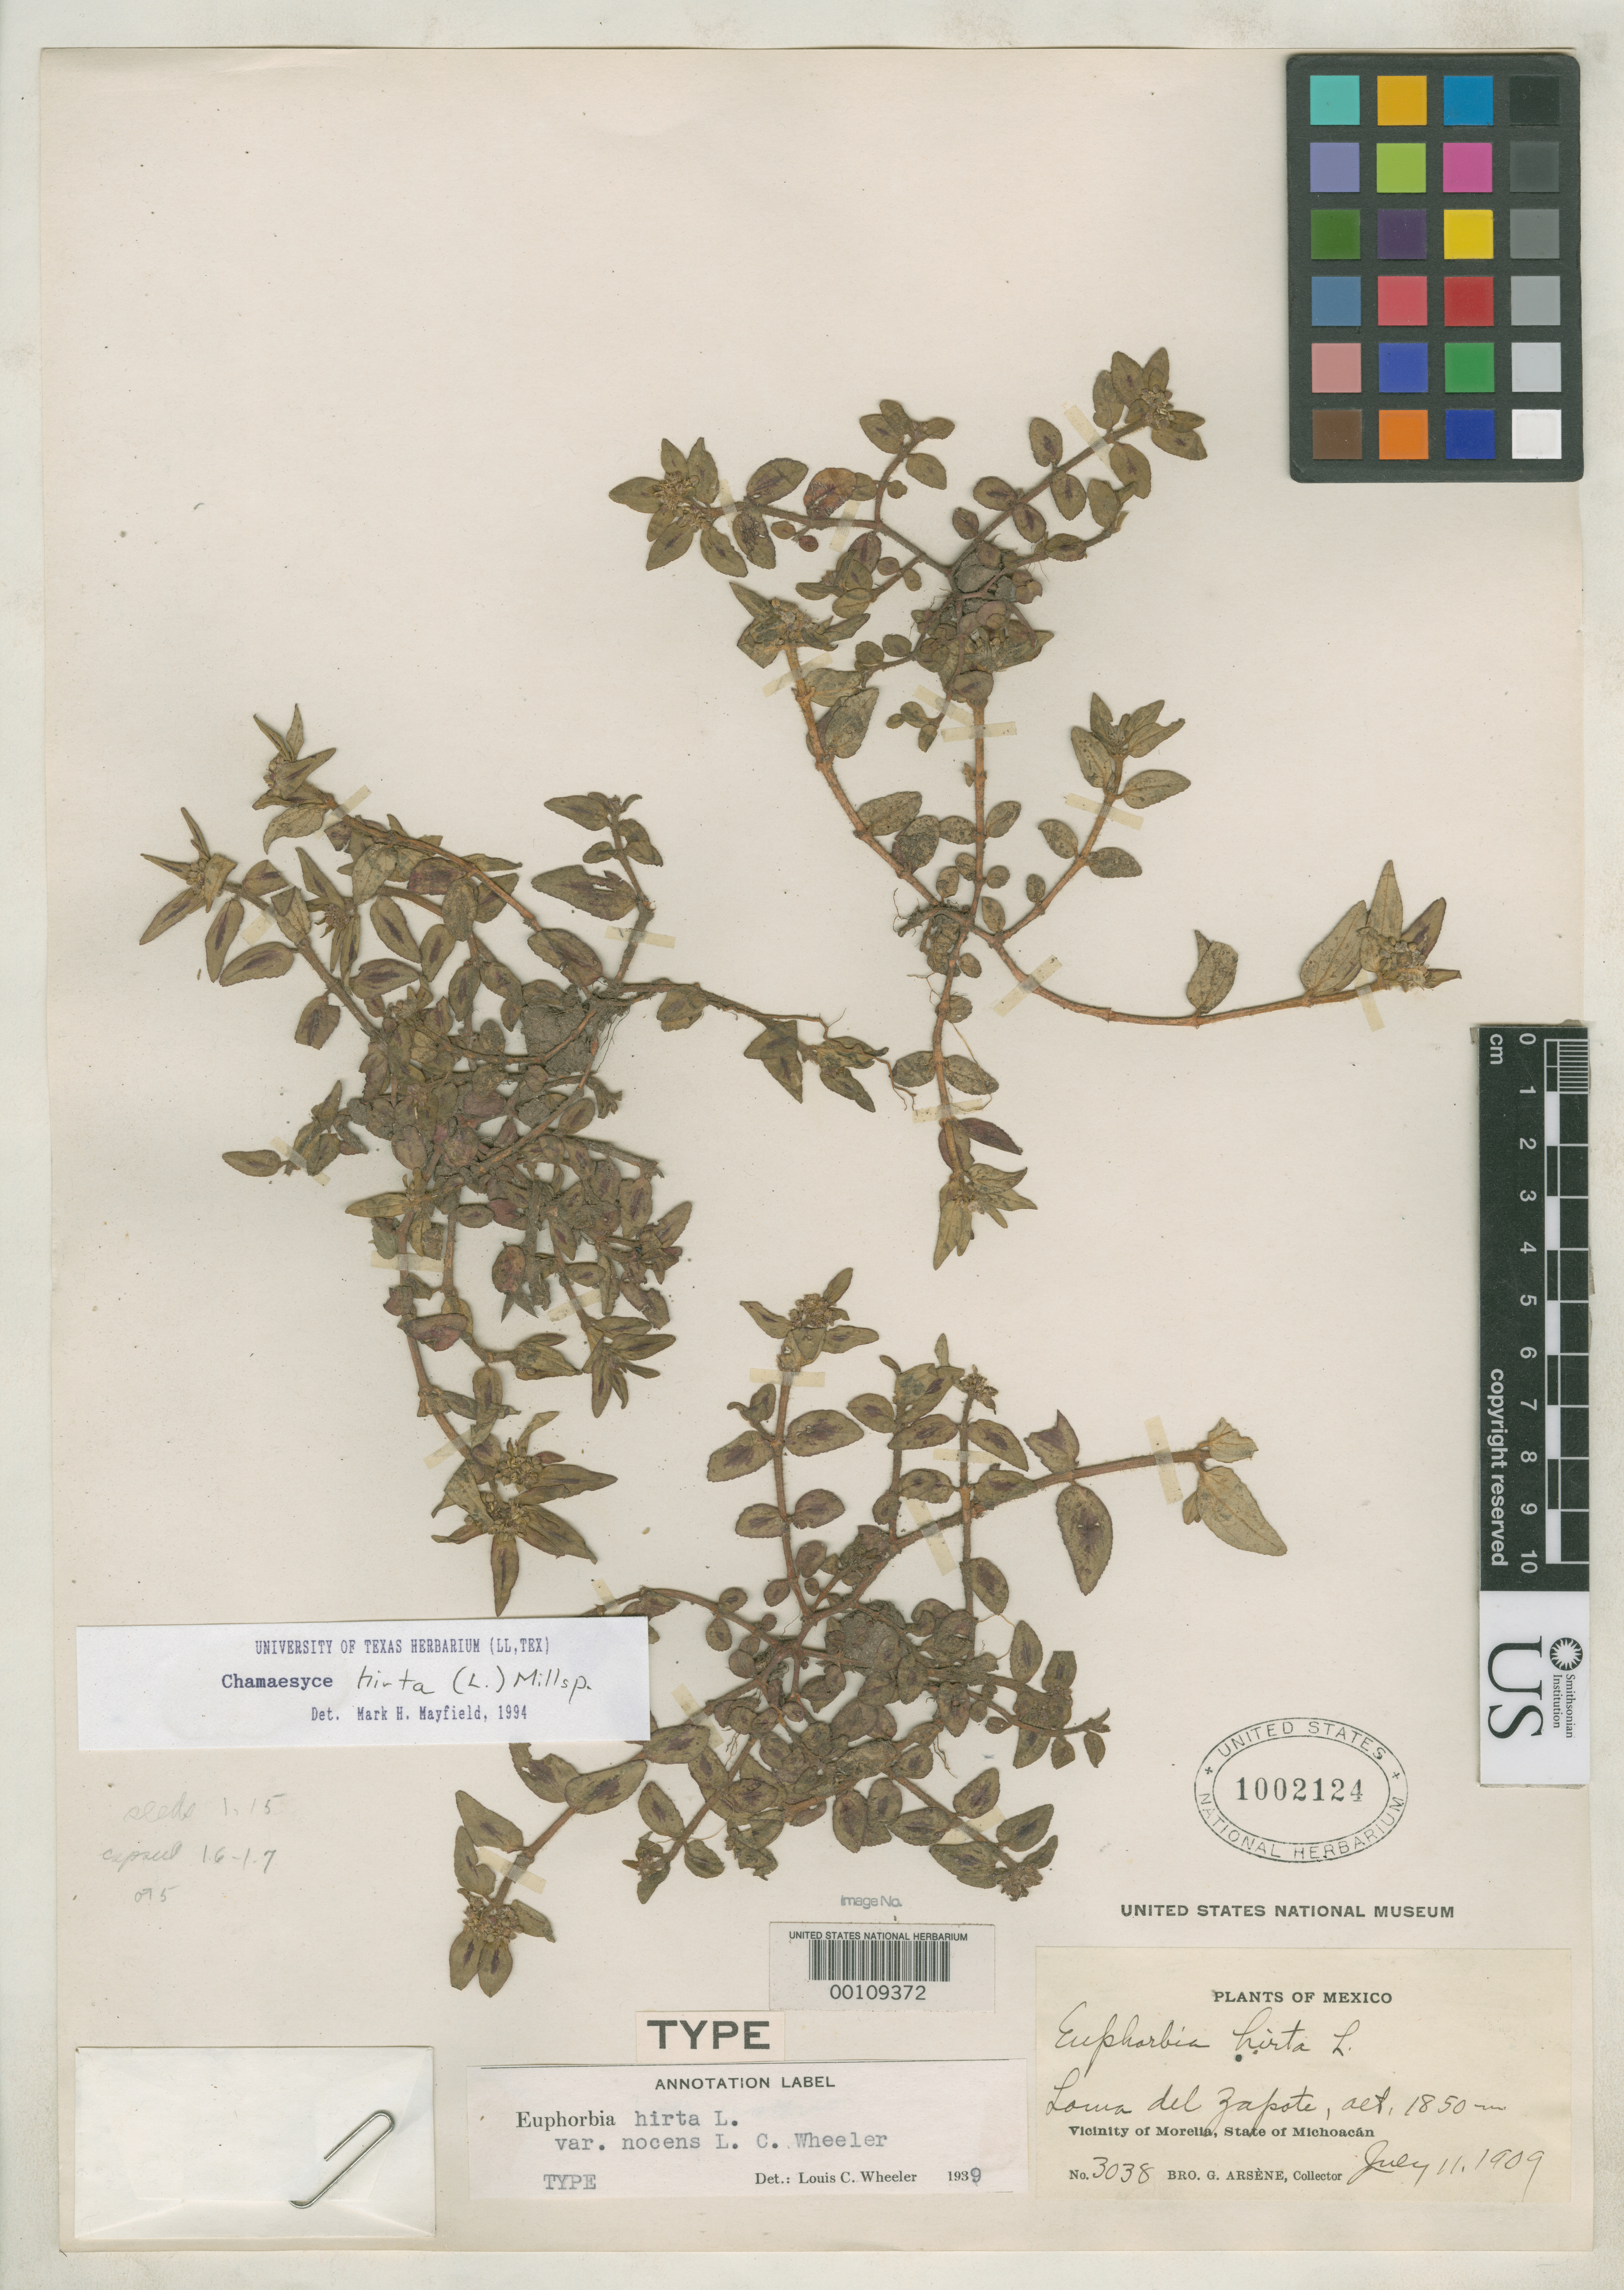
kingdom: Plantae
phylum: Tracheophyta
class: Magnoliopsida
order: Malpighiales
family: Euphorbiaceae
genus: Euphorbia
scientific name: Euphorbia hirta var. nocens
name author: L.C. Wheeler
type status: Holotype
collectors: Bro. G. Arsène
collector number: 3038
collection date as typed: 11 Jul 1909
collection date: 1909-07-11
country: Mexico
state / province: Michoacán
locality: Vicinity of Morelia, Loma del Zapote.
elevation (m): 1850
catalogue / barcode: US 1002124